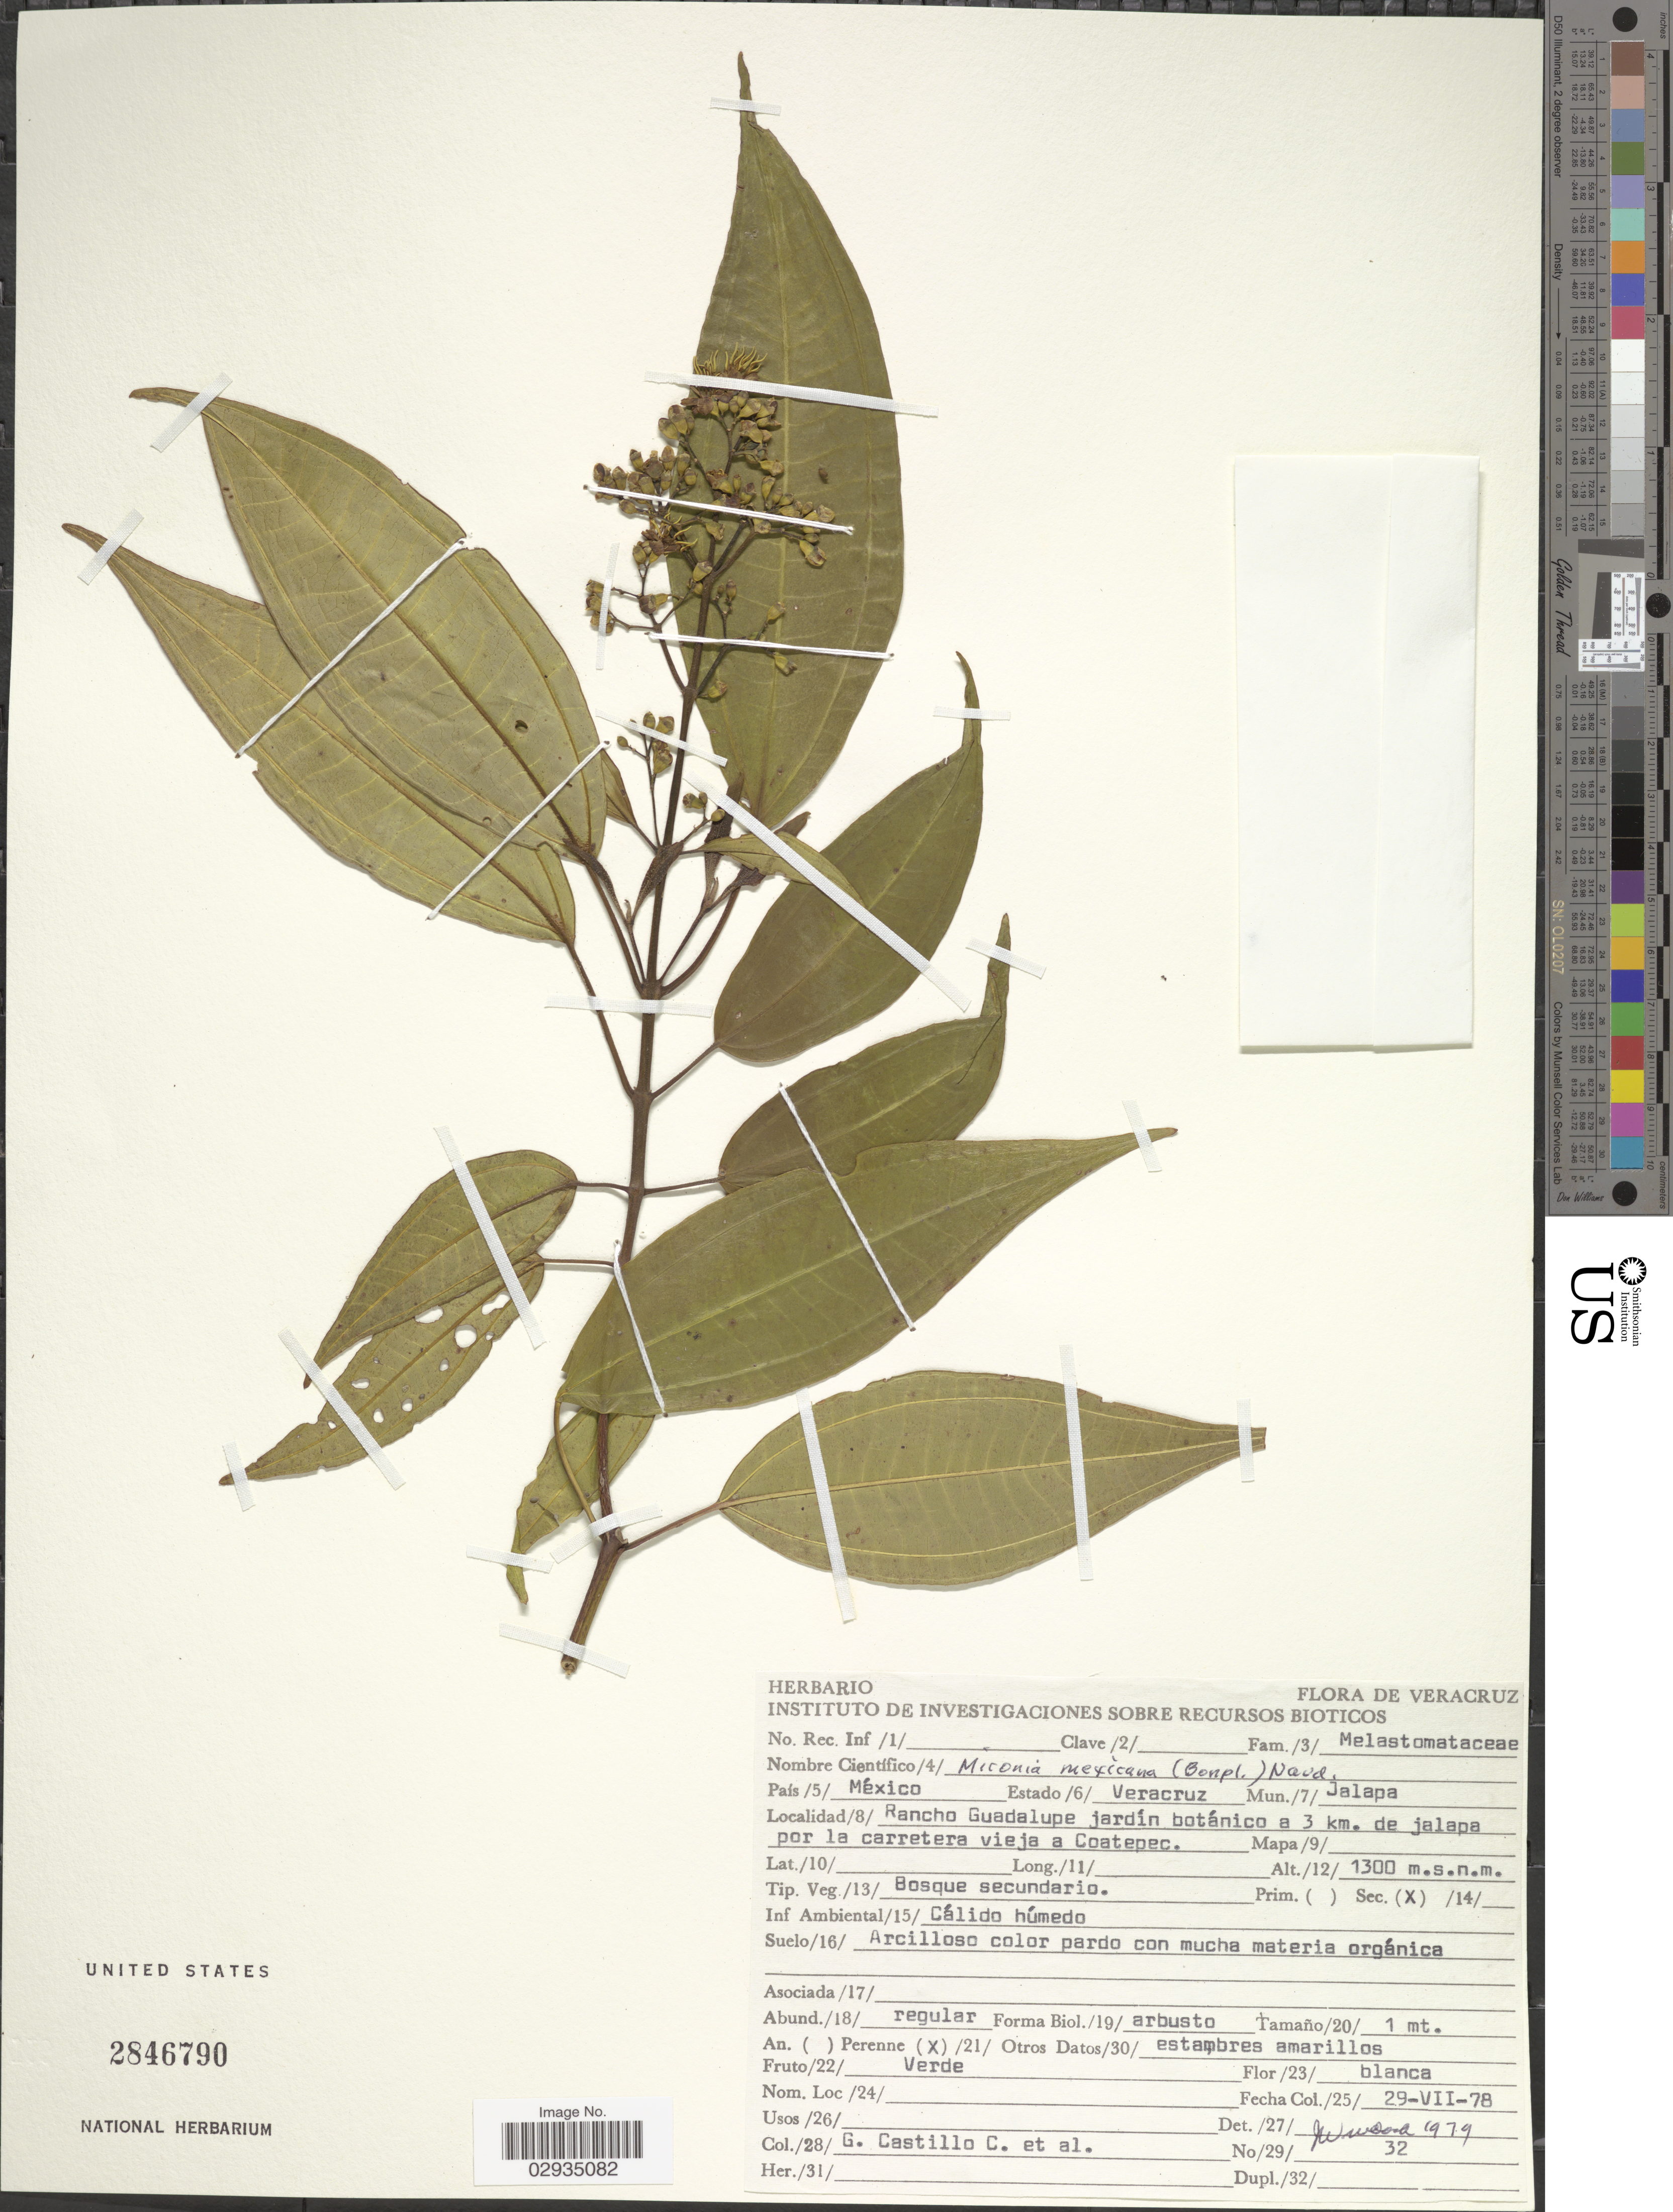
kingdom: Plantae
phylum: Tracheophyta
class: Magnoliopsida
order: Myrtales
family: Melastomataceae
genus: Miconia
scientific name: Miconia mexicana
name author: (Bonpl.) Naudin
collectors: G. Castillo C. & et al.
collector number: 32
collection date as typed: Transcribed d/m/y: 29/7/78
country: Mexico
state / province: Veracruz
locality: Veracruz Mun. Jalapa. Rancho Guadalupe jardín botánico a 3 km. de jalapa por la carretera vieja a Coatepec.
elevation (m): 1300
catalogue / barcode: US 2846790